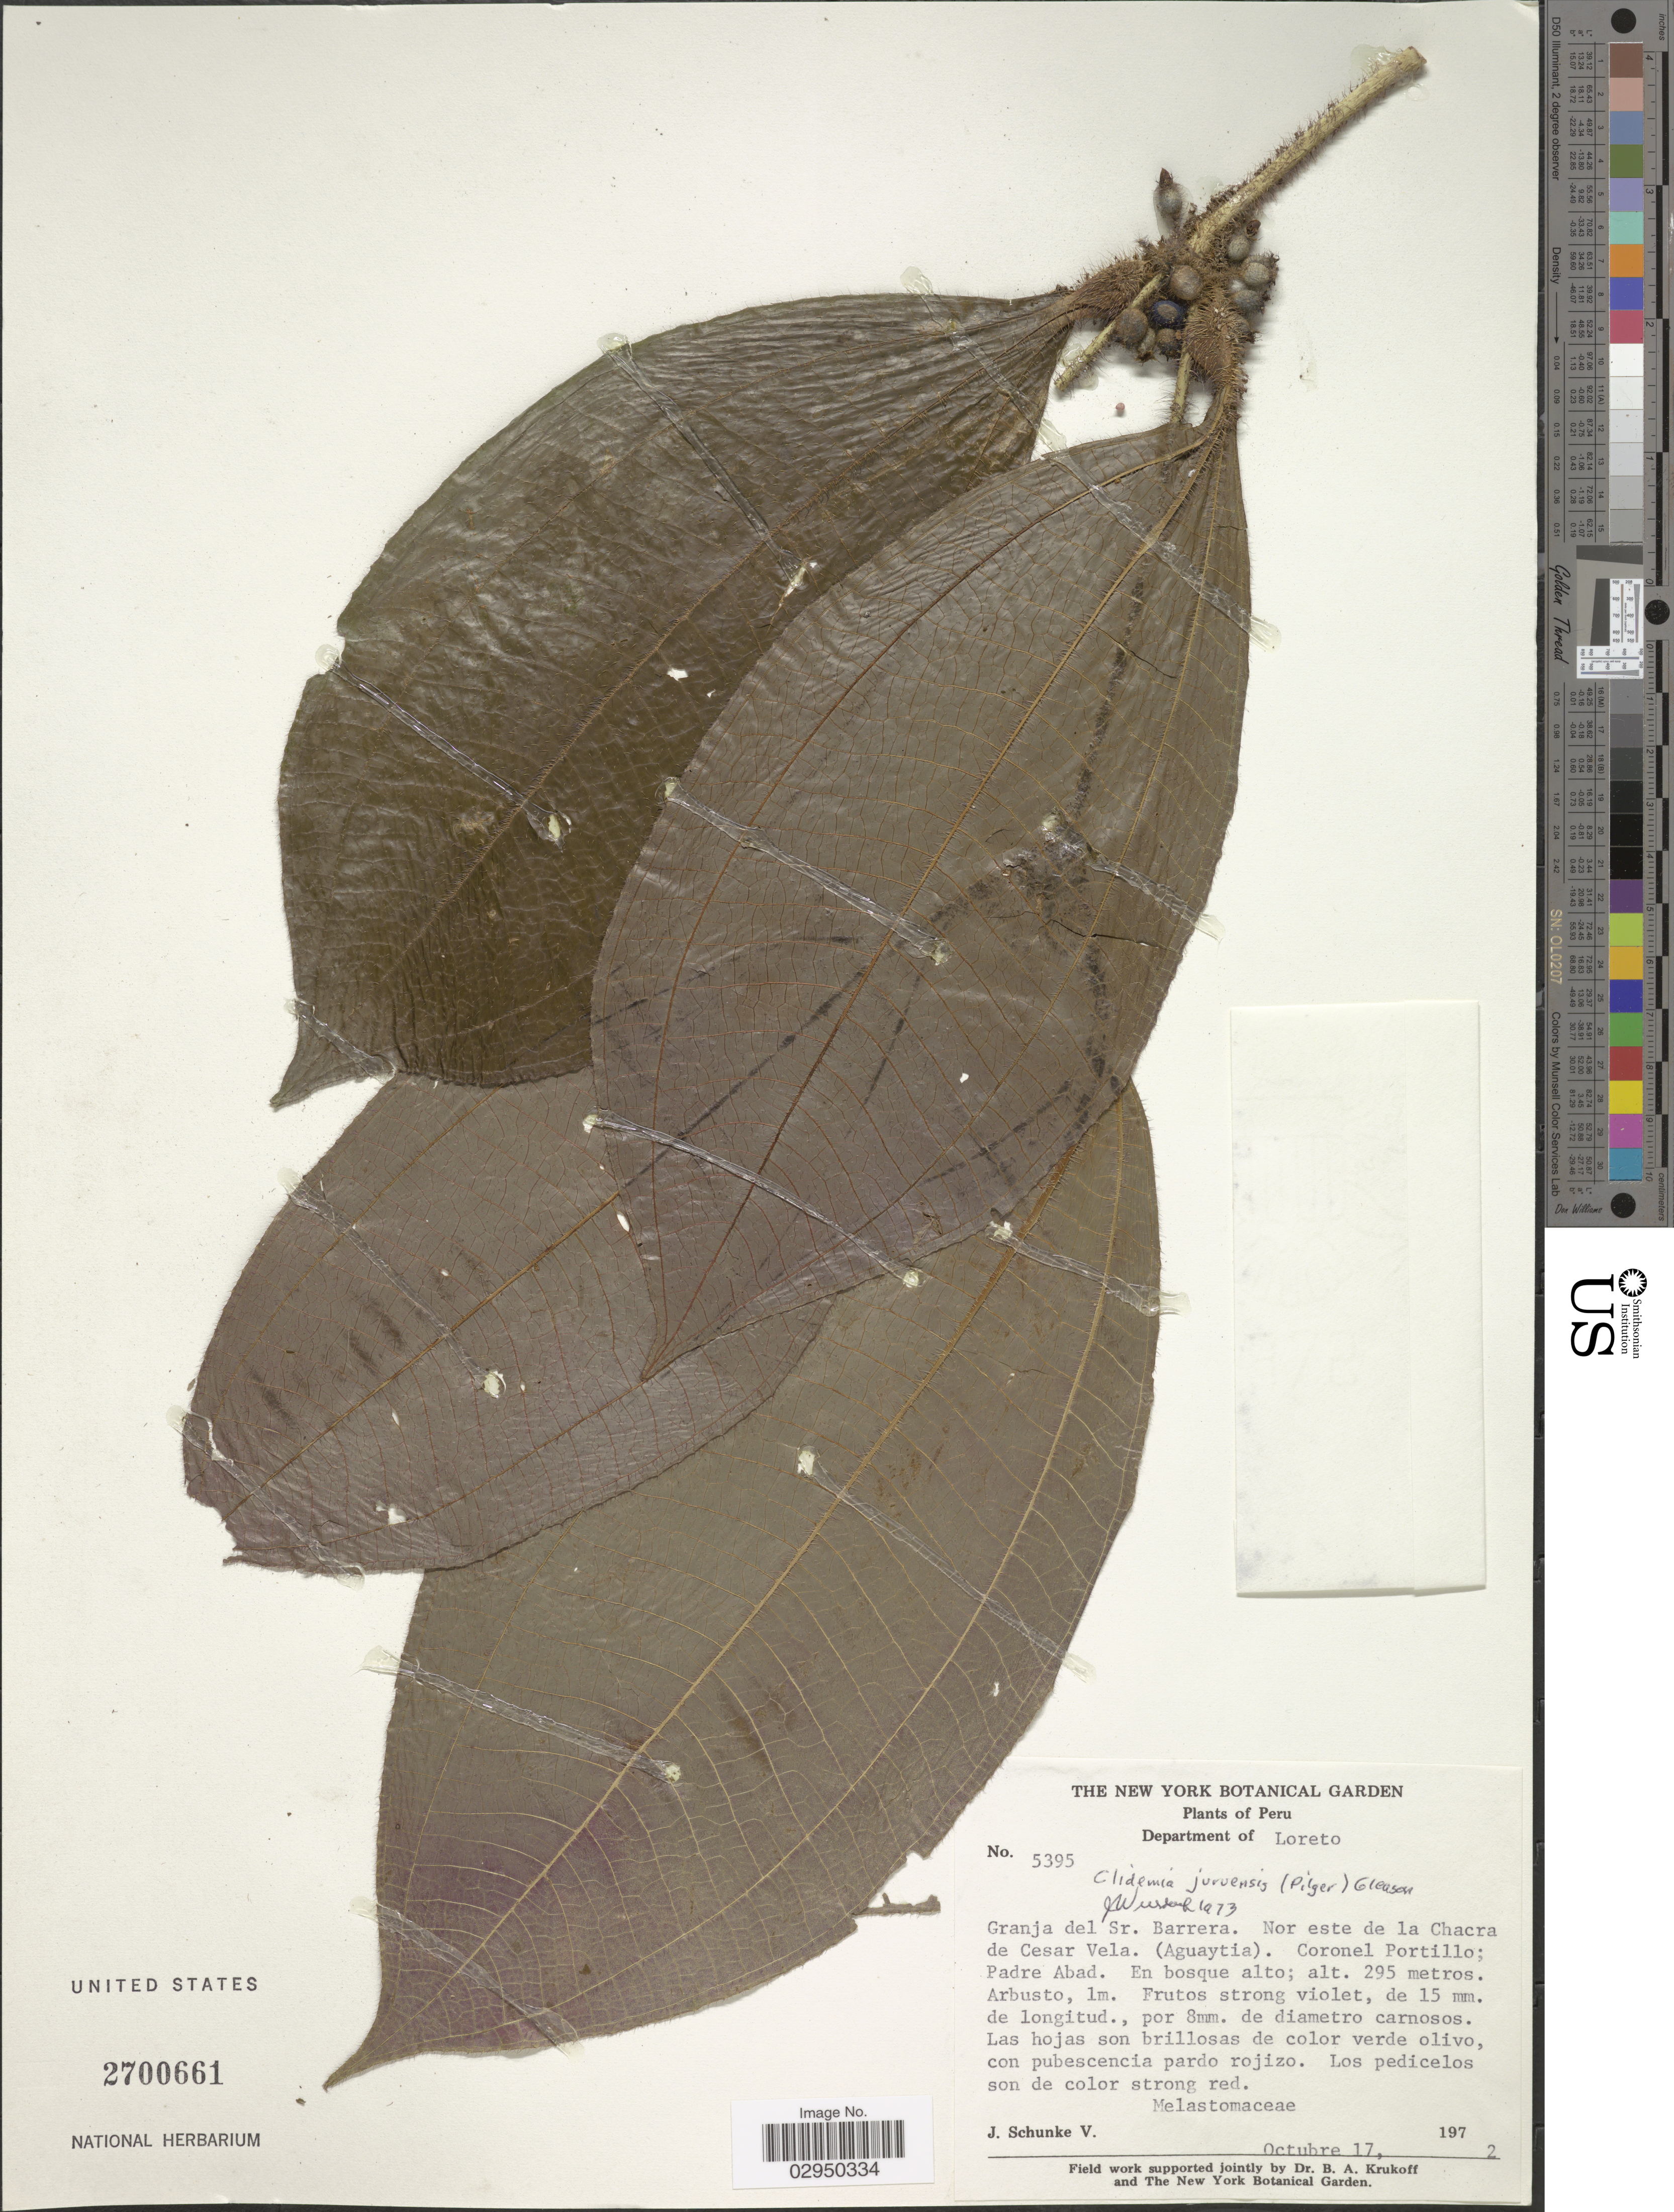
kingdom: Plantae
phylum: Tracheophyta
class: Magnoliopsida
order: Myrtales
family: Melastomataceae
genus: Clidemia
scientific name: Clidemia juruensis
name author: (Pilg.) Gleason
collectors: J. Schunke Vigo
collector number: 5395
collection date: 1972-10-17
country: Peru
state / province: Loreto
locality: Department of Loreto. Granja del Sr. Barrera. Nor este de la Chacra de Cesar Vela. (Aguaytia). Coronel Portillo; Padre Abad.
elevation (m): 295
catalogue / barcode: US 2700661